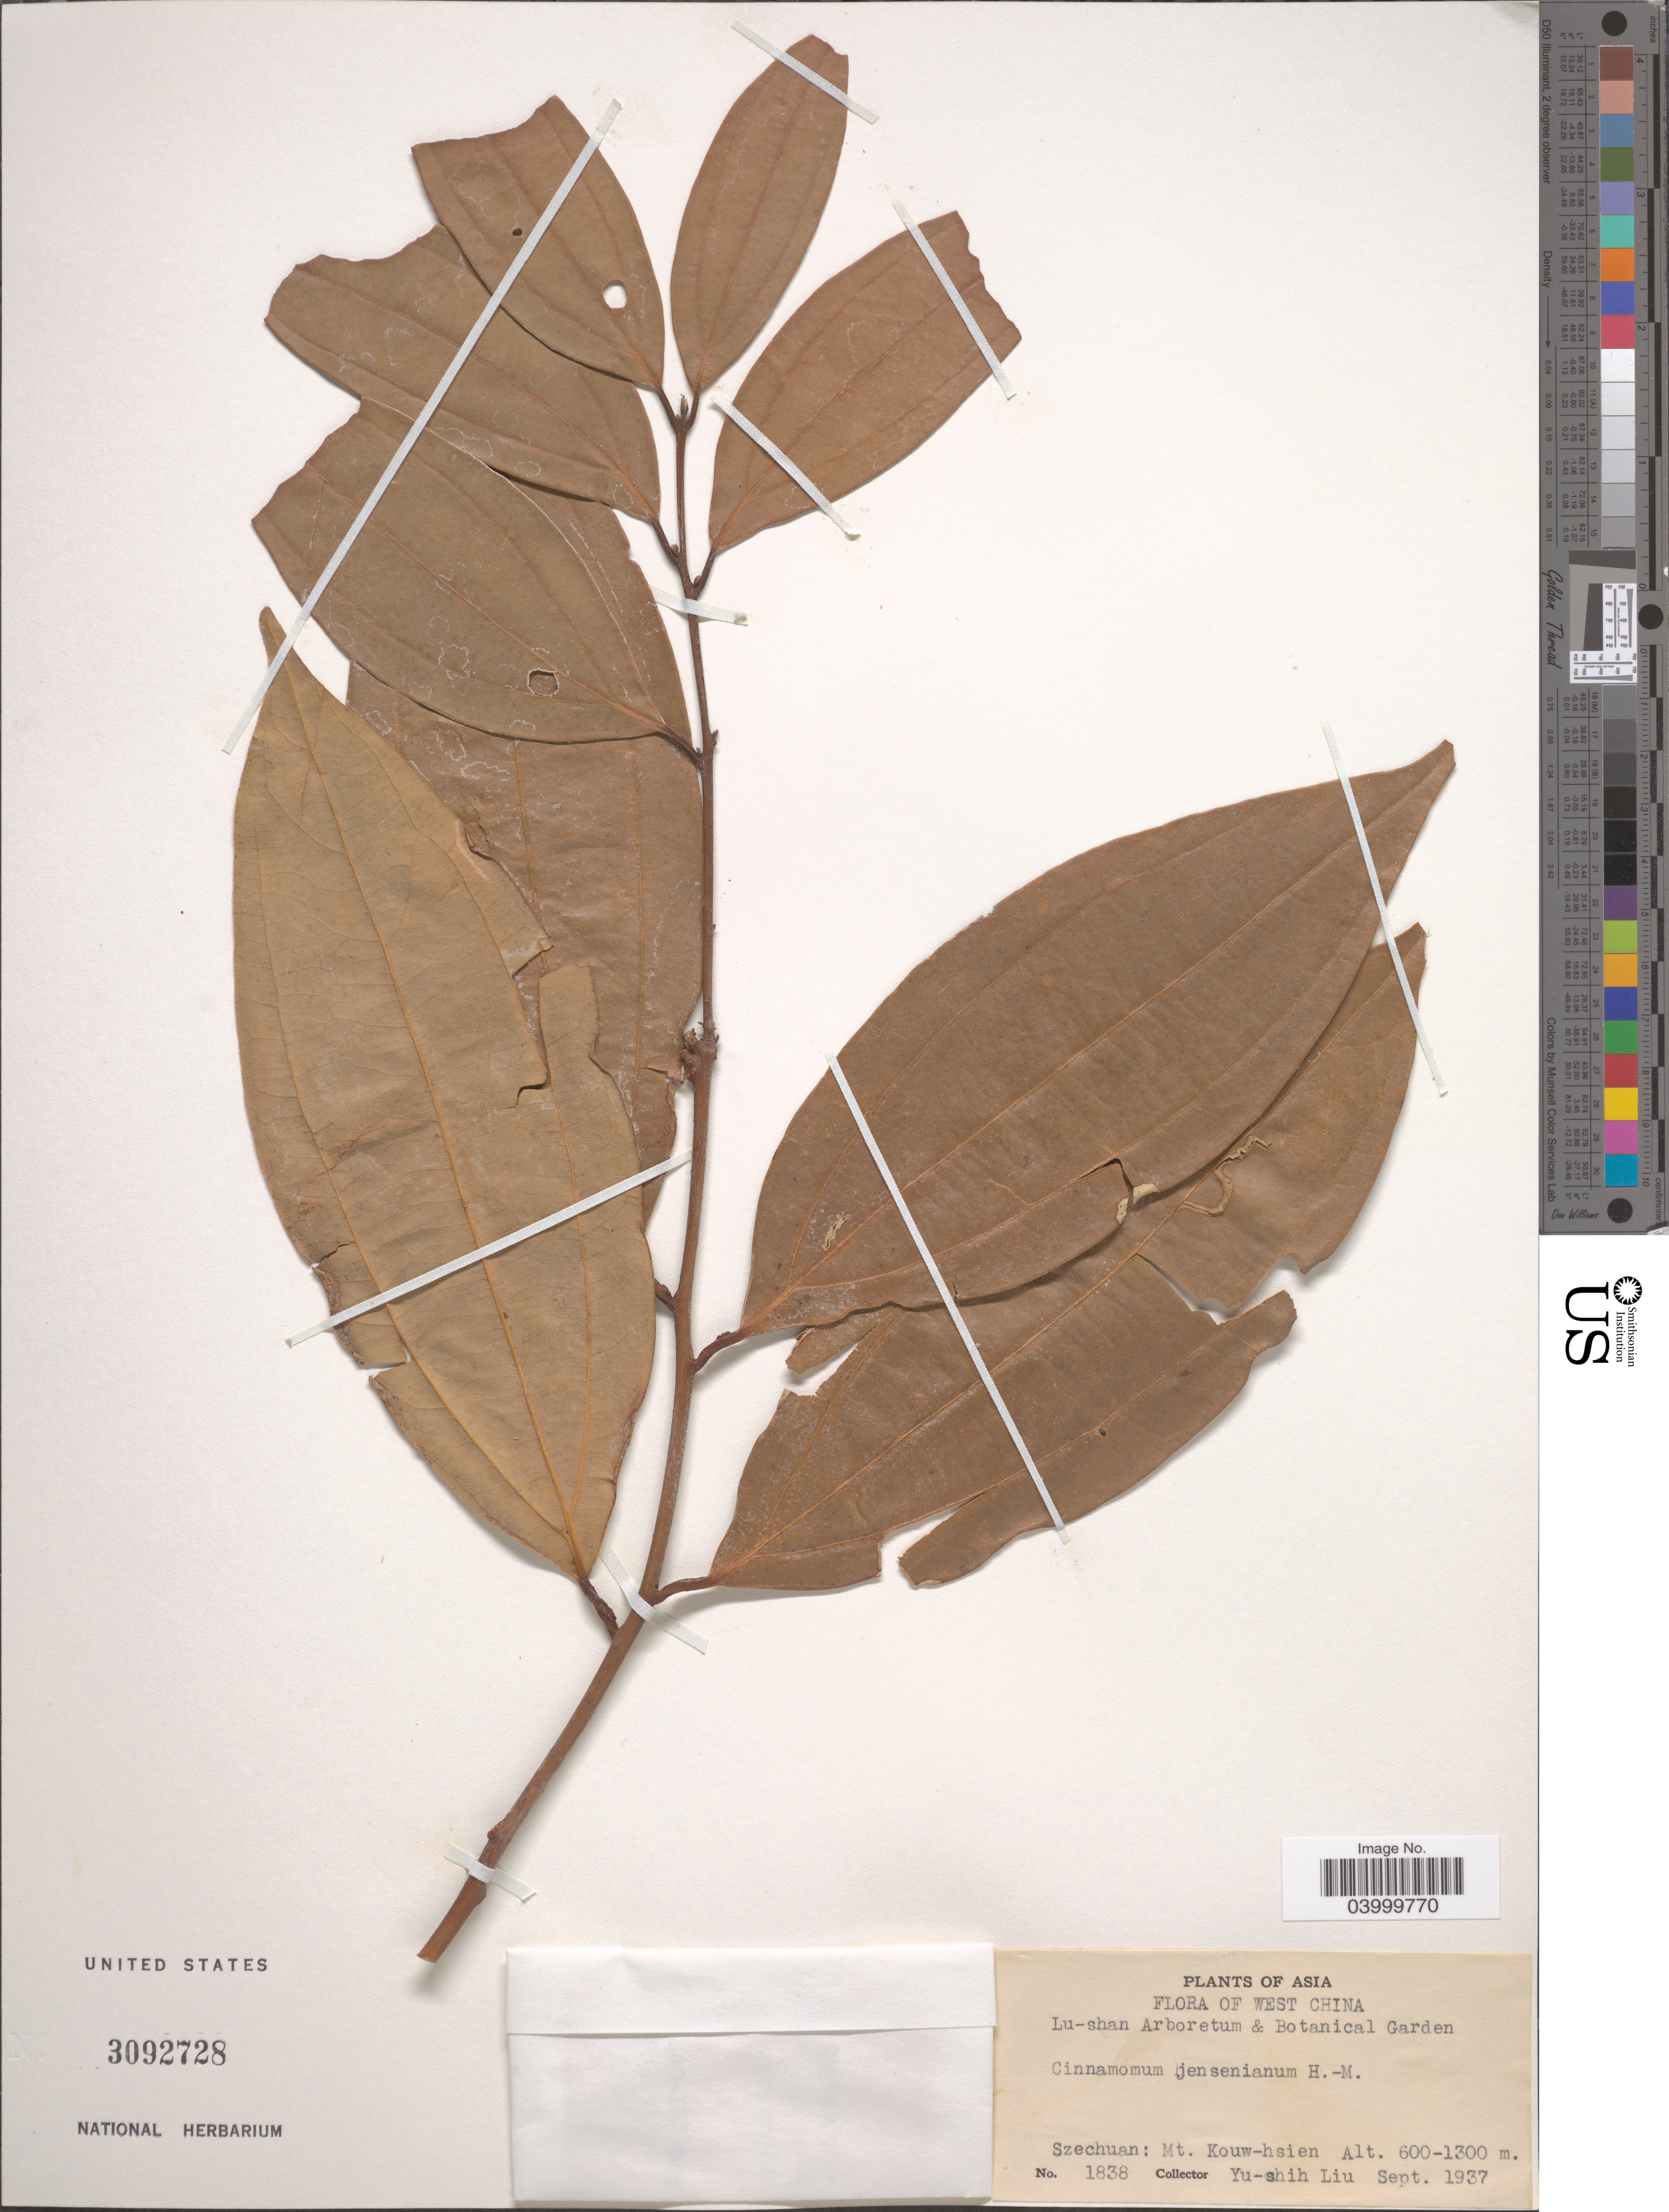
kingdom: Plantae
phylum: Tracheophyta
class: Magnoliopsida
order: Laurales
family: Lauraceae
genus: Cinnamomum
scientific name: Cinnamomum jensenianum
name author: Hand.-Mazz.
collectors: Y.-S. Liu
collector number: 1838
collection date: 1937-09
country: China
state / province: Sichuan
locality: West China. Lu-shan Arboretum & Botanical Garden. Szechuan: Mt. Kouw-hsien.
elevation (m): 600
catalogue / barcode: US 3092728